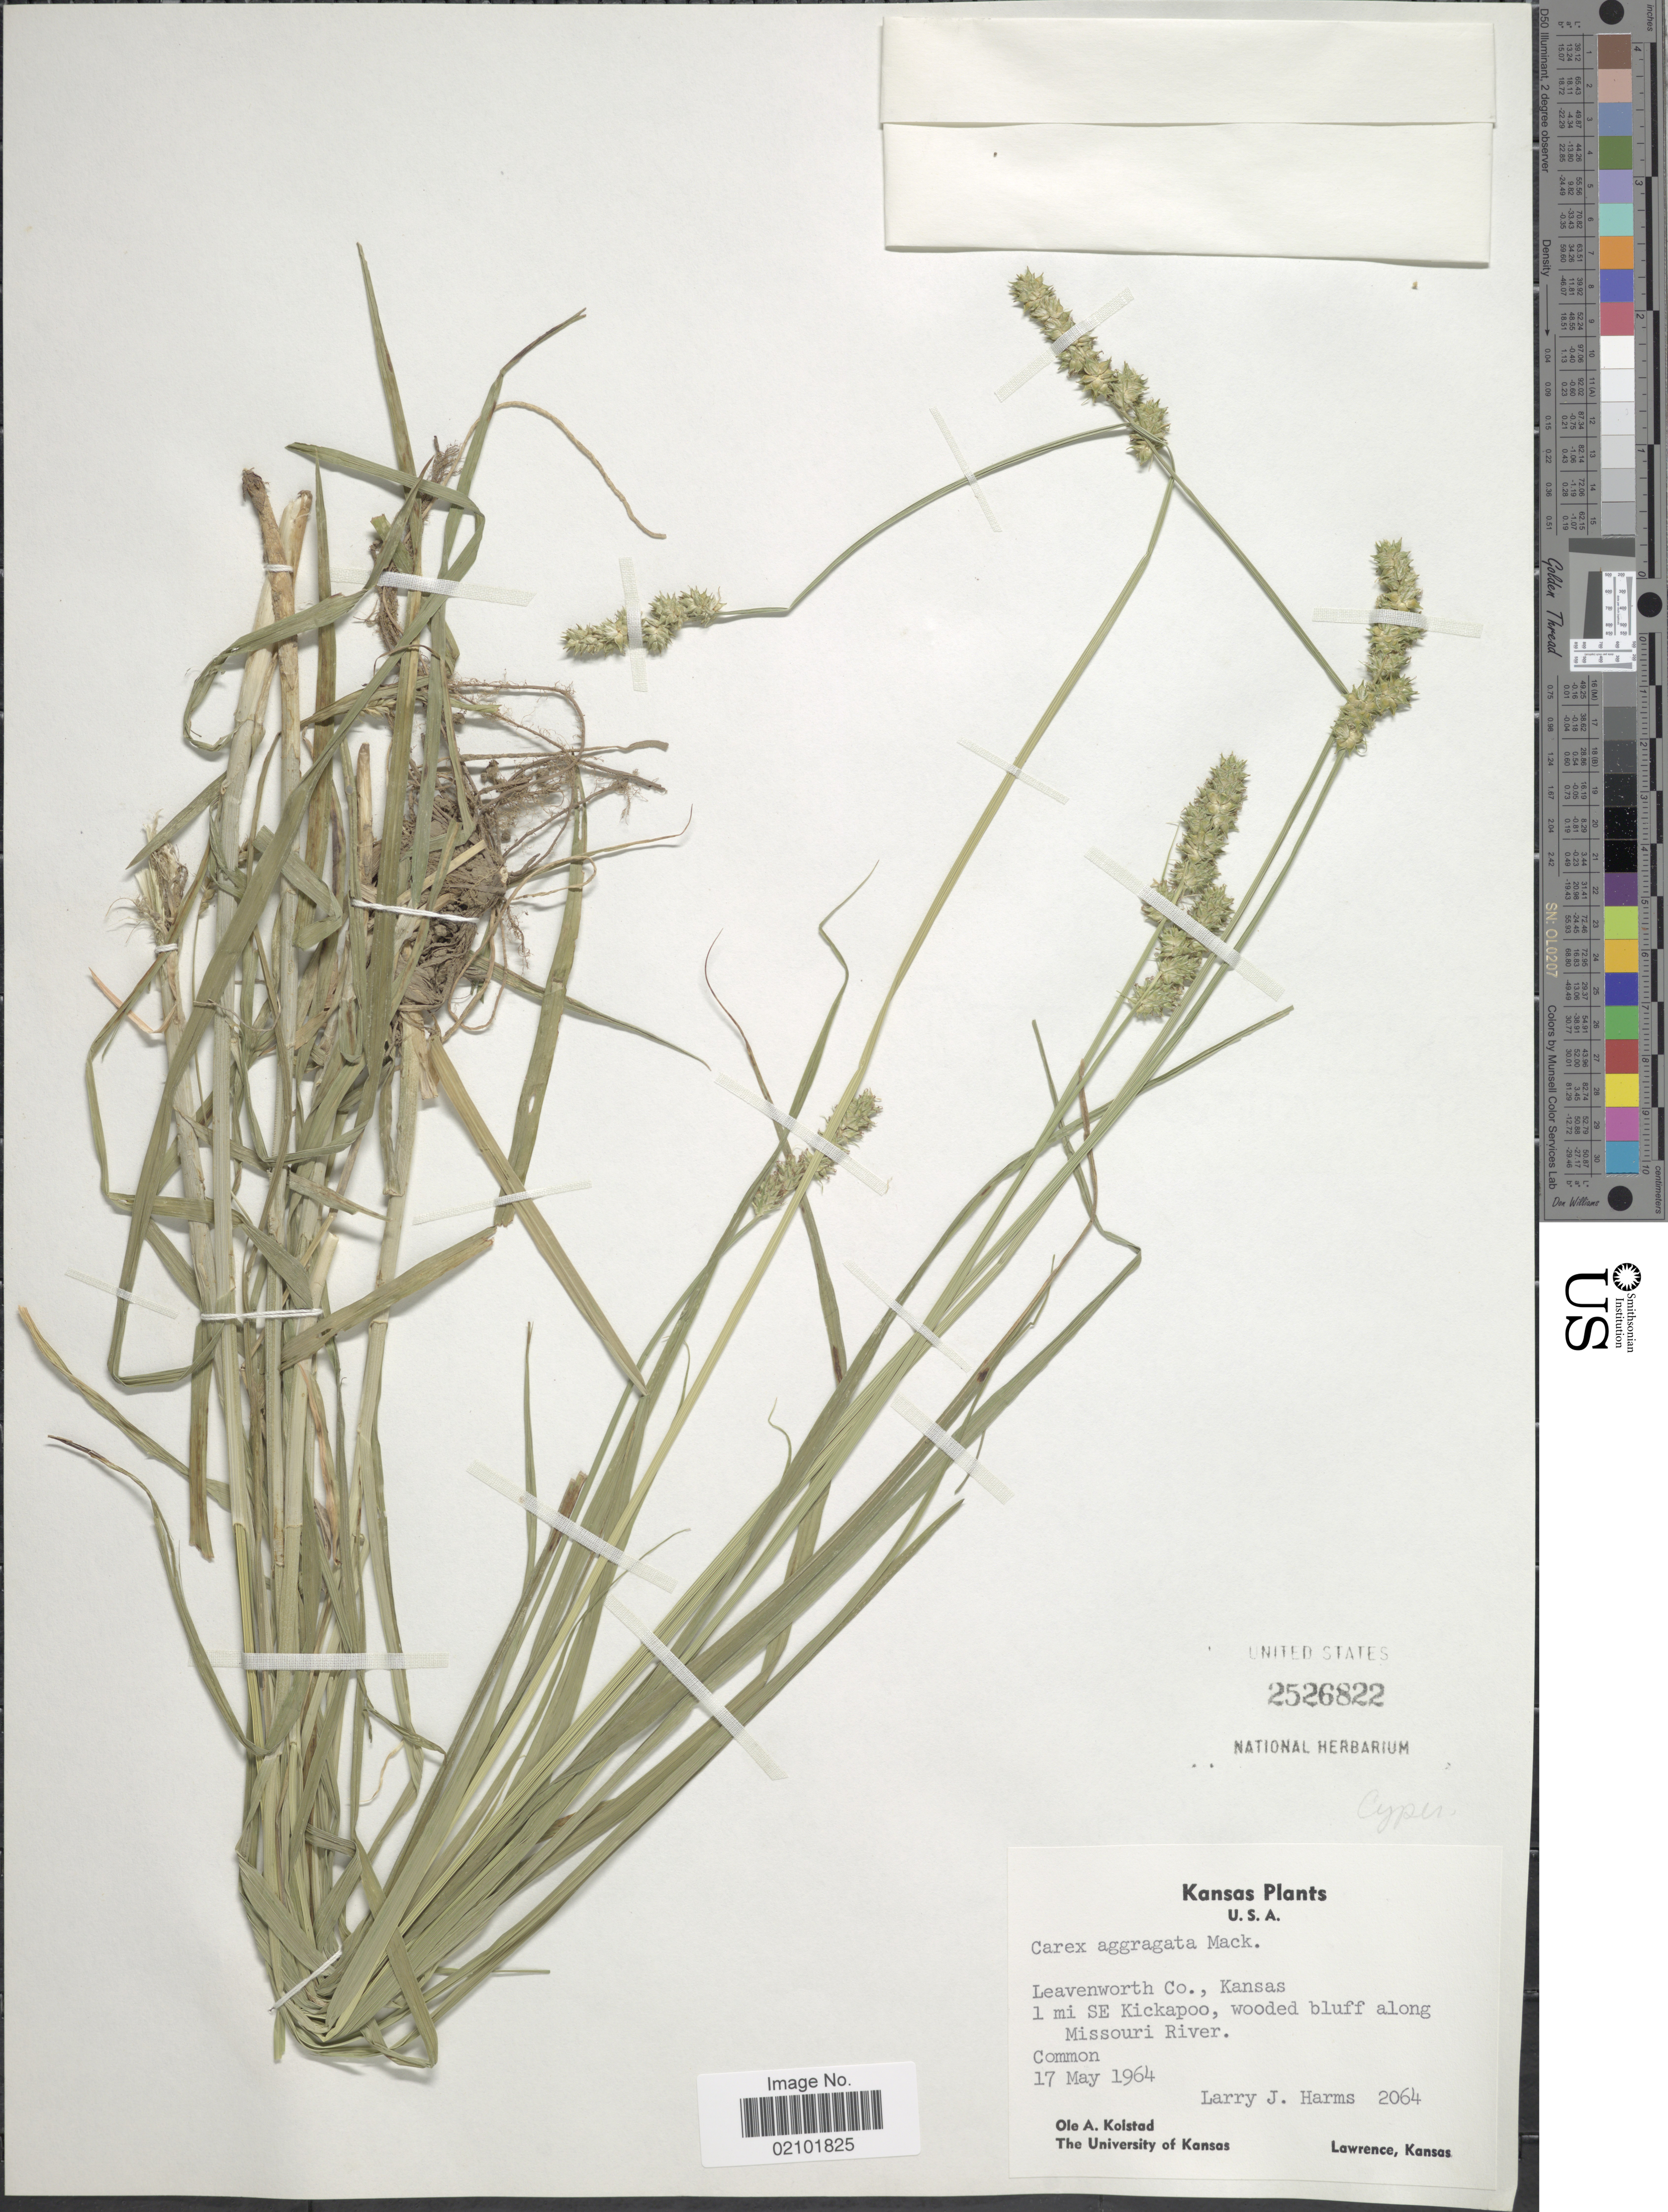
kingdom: Plantae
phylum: Tracheophyta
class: Liliopsida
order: Poales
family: Cyperaceae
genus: Carex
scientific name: Carex aggregata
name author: Mack.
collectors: L. Harms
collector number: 2064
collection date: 1964-05-17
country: United States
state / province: Kansas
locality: Leavenworth Co., 1 mi SE of Kickapoo, wooded bluff along Missouri River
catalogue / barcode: US 2526822